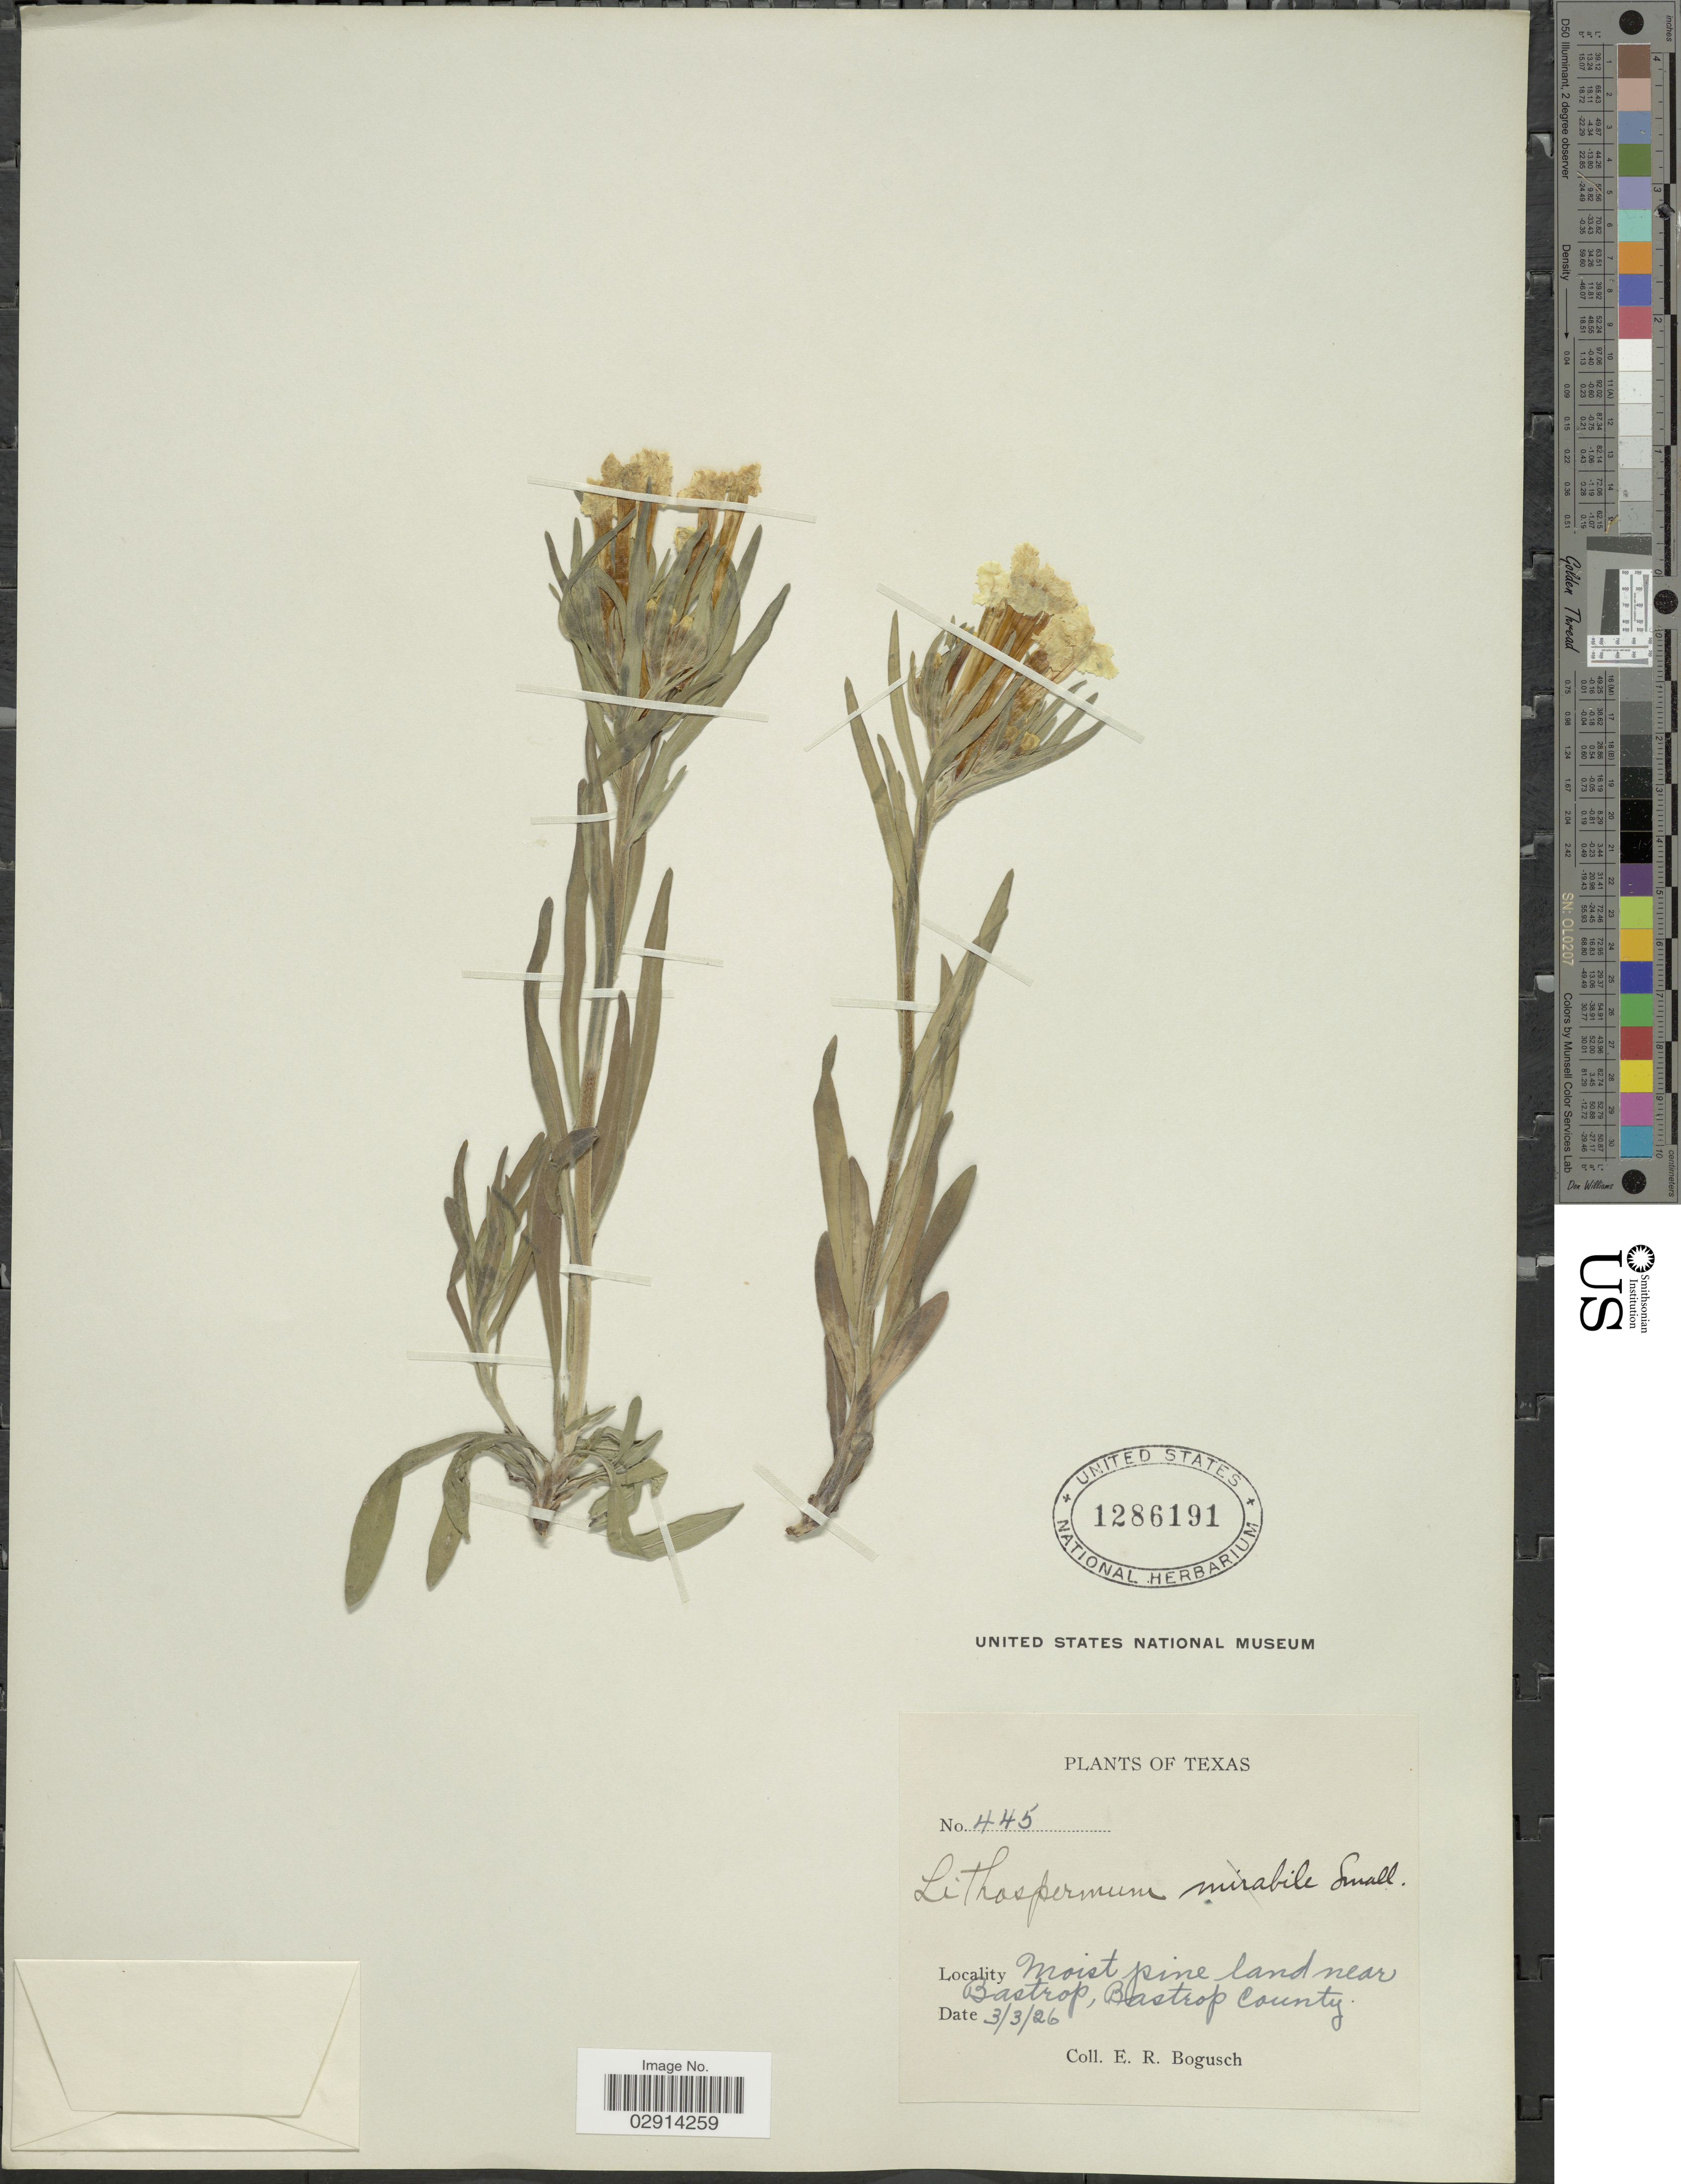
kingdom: Plantae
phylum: Tracheophyta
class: Magnoliopsida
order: Boraginales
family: Boraginaceae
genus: Lithospermum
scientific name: Lithospermum incisum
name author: Lehm.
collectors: E. Bogusch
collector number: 445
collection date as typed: Transcribed d/m/y: 3/3/26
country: United States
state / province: Texas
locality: Moist pine land near Bastrop, Bastrop County.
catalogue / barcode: US 1286191